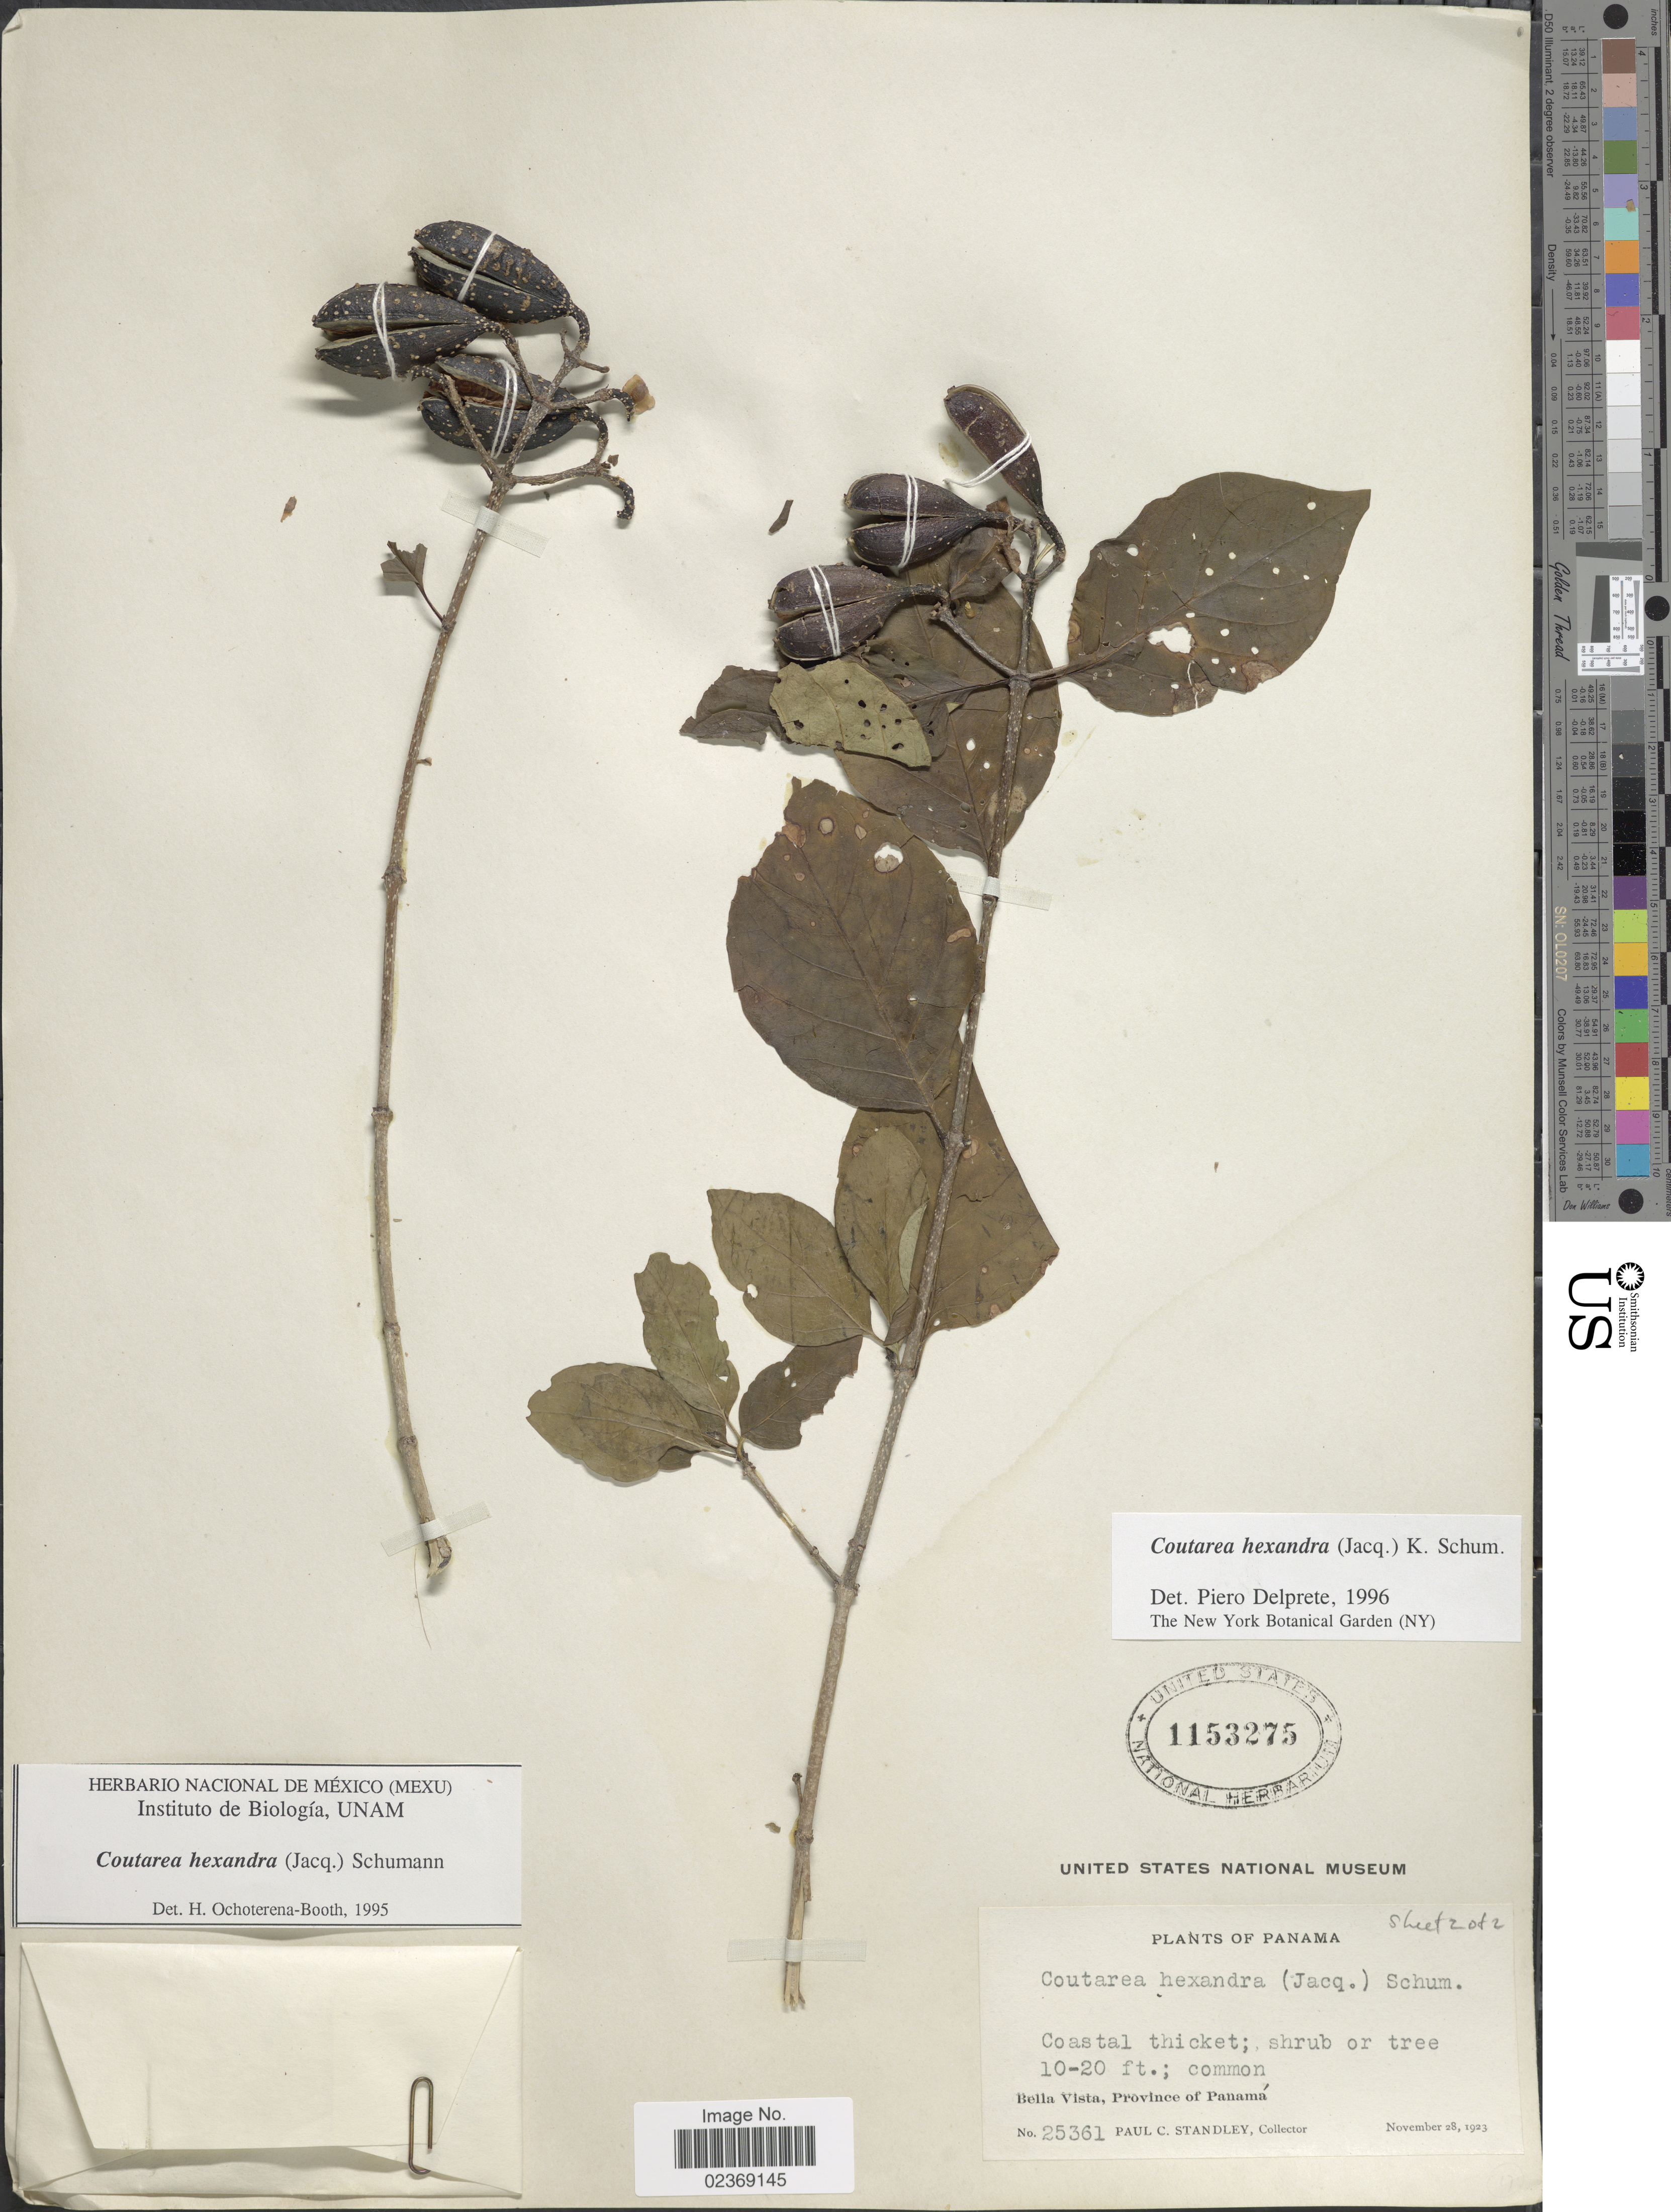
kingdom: Plantae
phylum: Tracheophyta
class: Magnoliopsida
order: Gentianales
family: Rubiaceae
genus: Coutarea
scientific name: Coutarea hexandra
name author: (Jacq.) K. Schum.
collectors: P. C. Standley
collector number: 25361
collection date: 1923-11-28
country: Panama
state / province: Panamá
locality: Coastal thicket, Bella Vista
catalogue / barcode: US 1153275